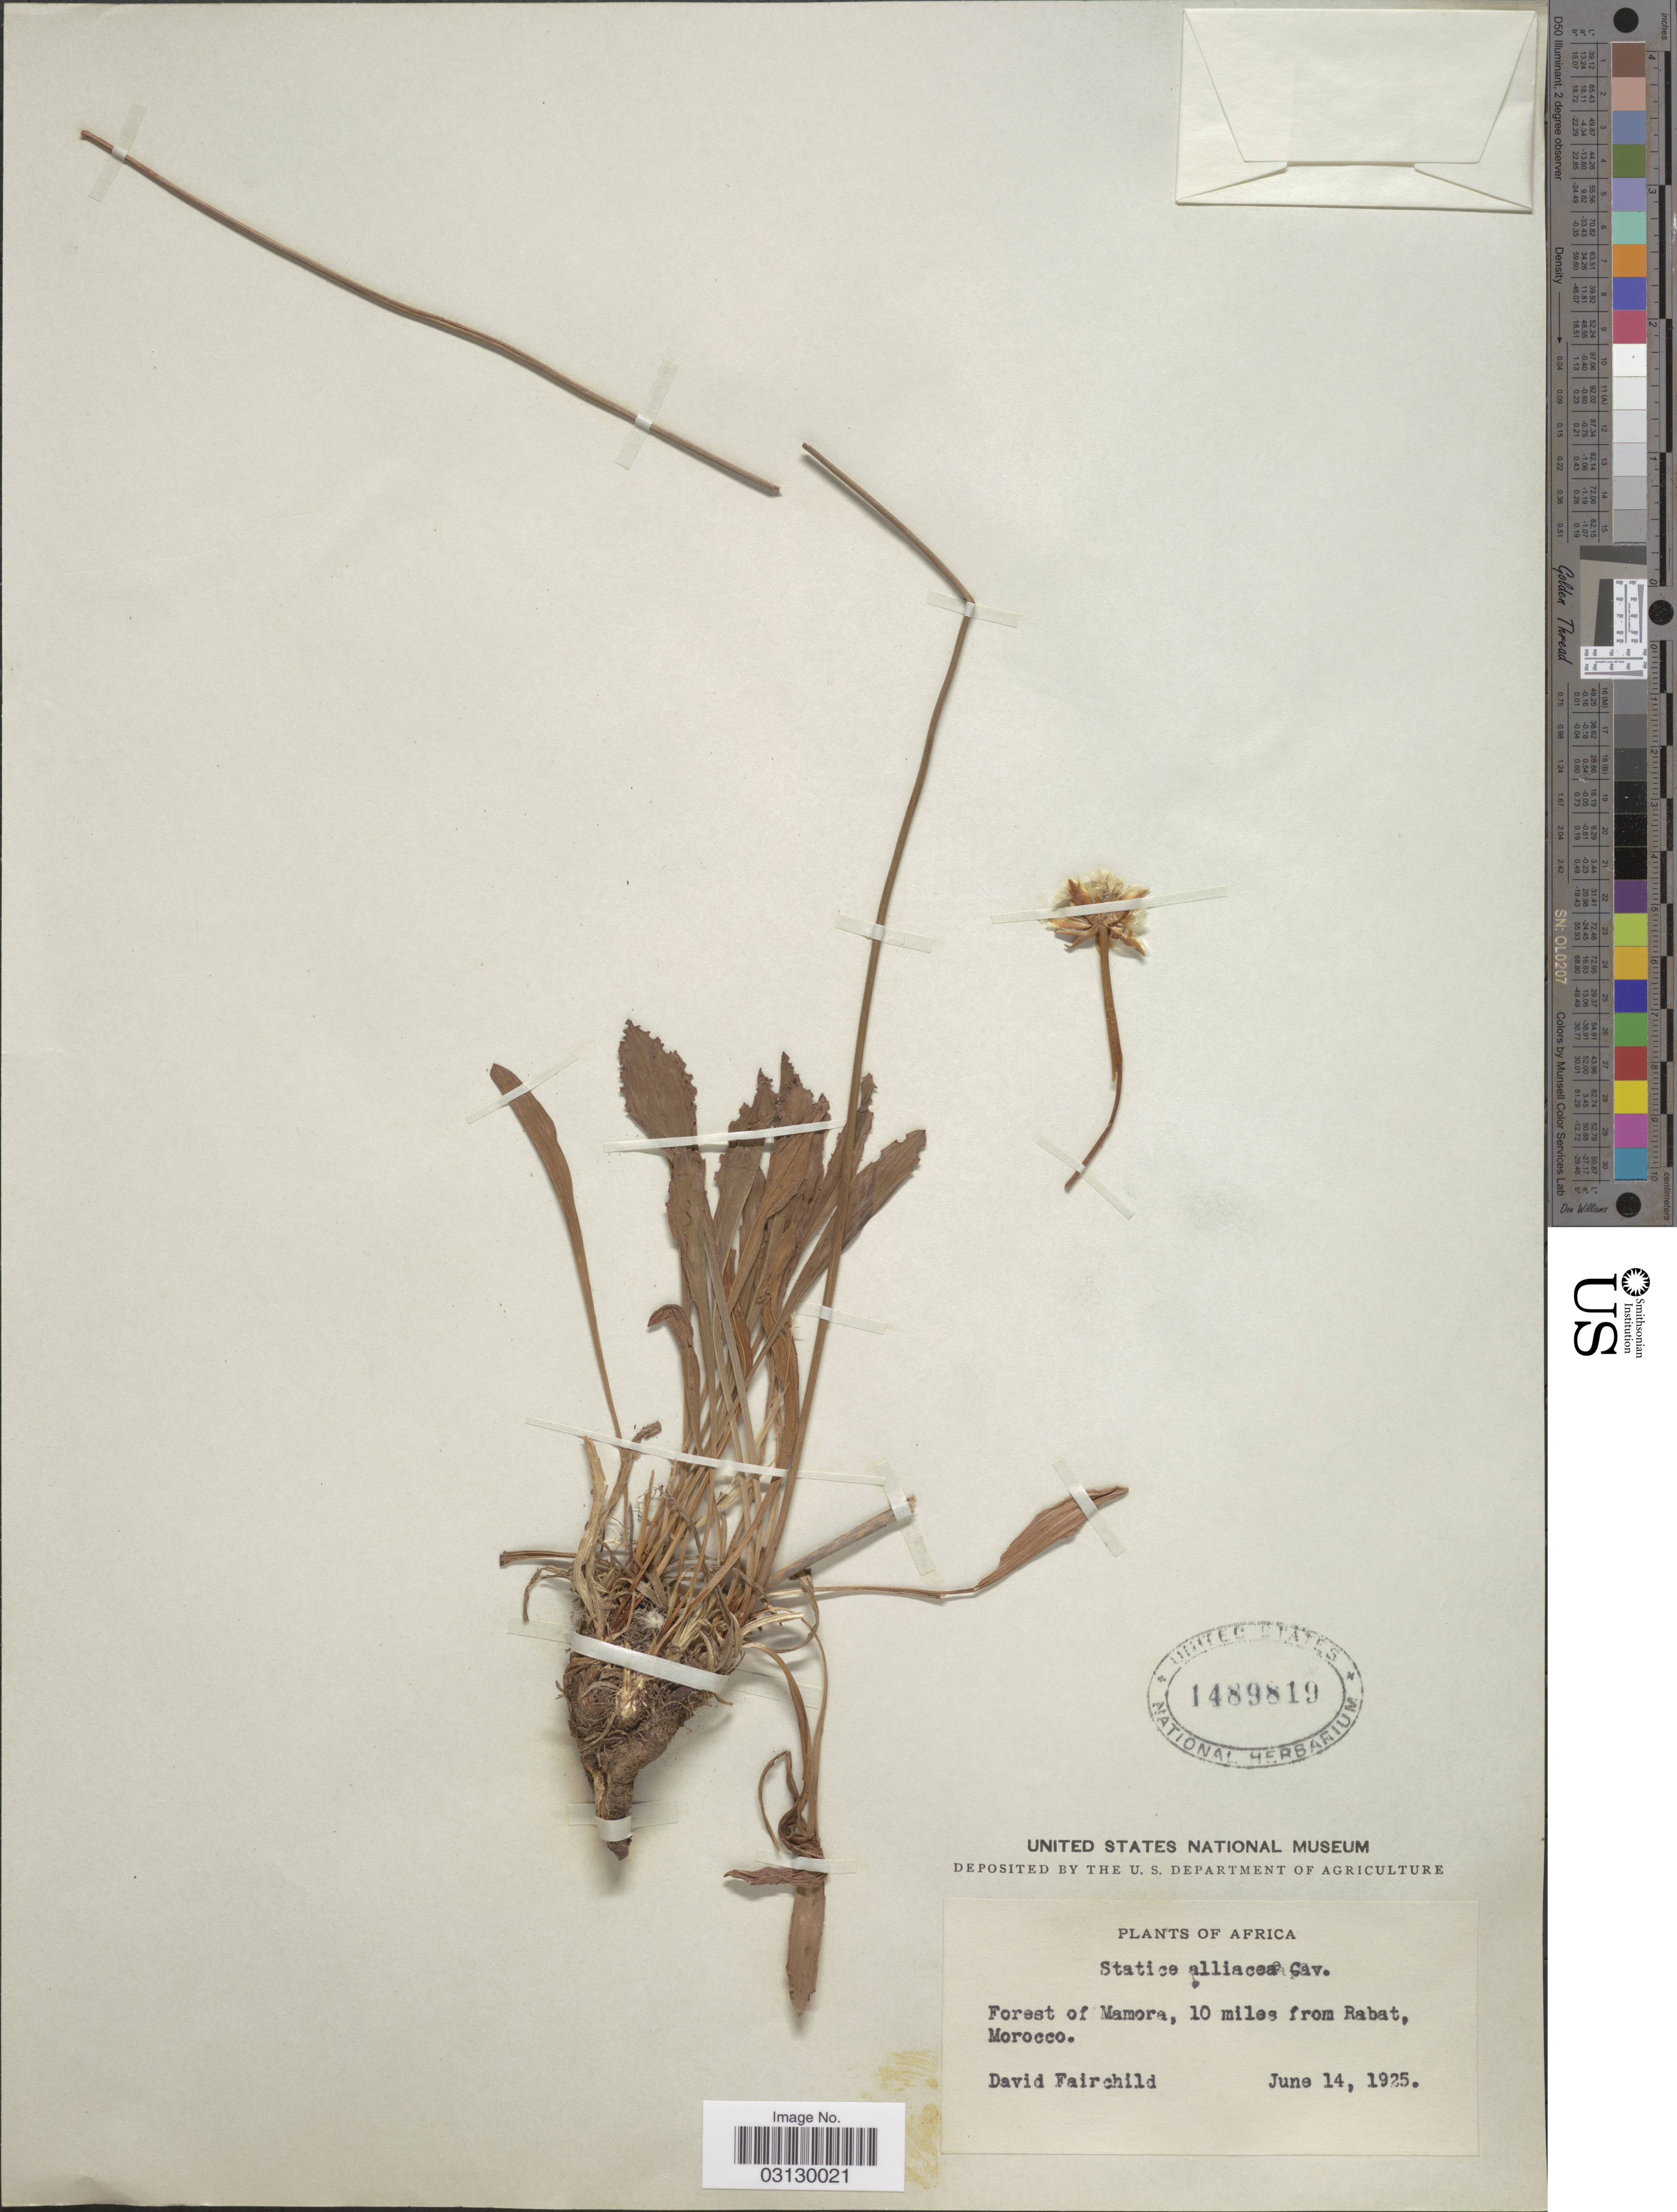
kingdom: Plantae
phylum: Tracheophyta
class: Magnoliopsida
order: Caryophyllales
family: Plumbaginaceae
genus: Armeria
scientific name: Armeria alliacea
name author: (Cav.) Hoffmanns. & Link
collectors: D. Fairchild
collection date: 1925-06-14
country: Morocco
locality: Forest of Mamora, 10 miles from Rabat.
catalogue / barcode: US 1489819